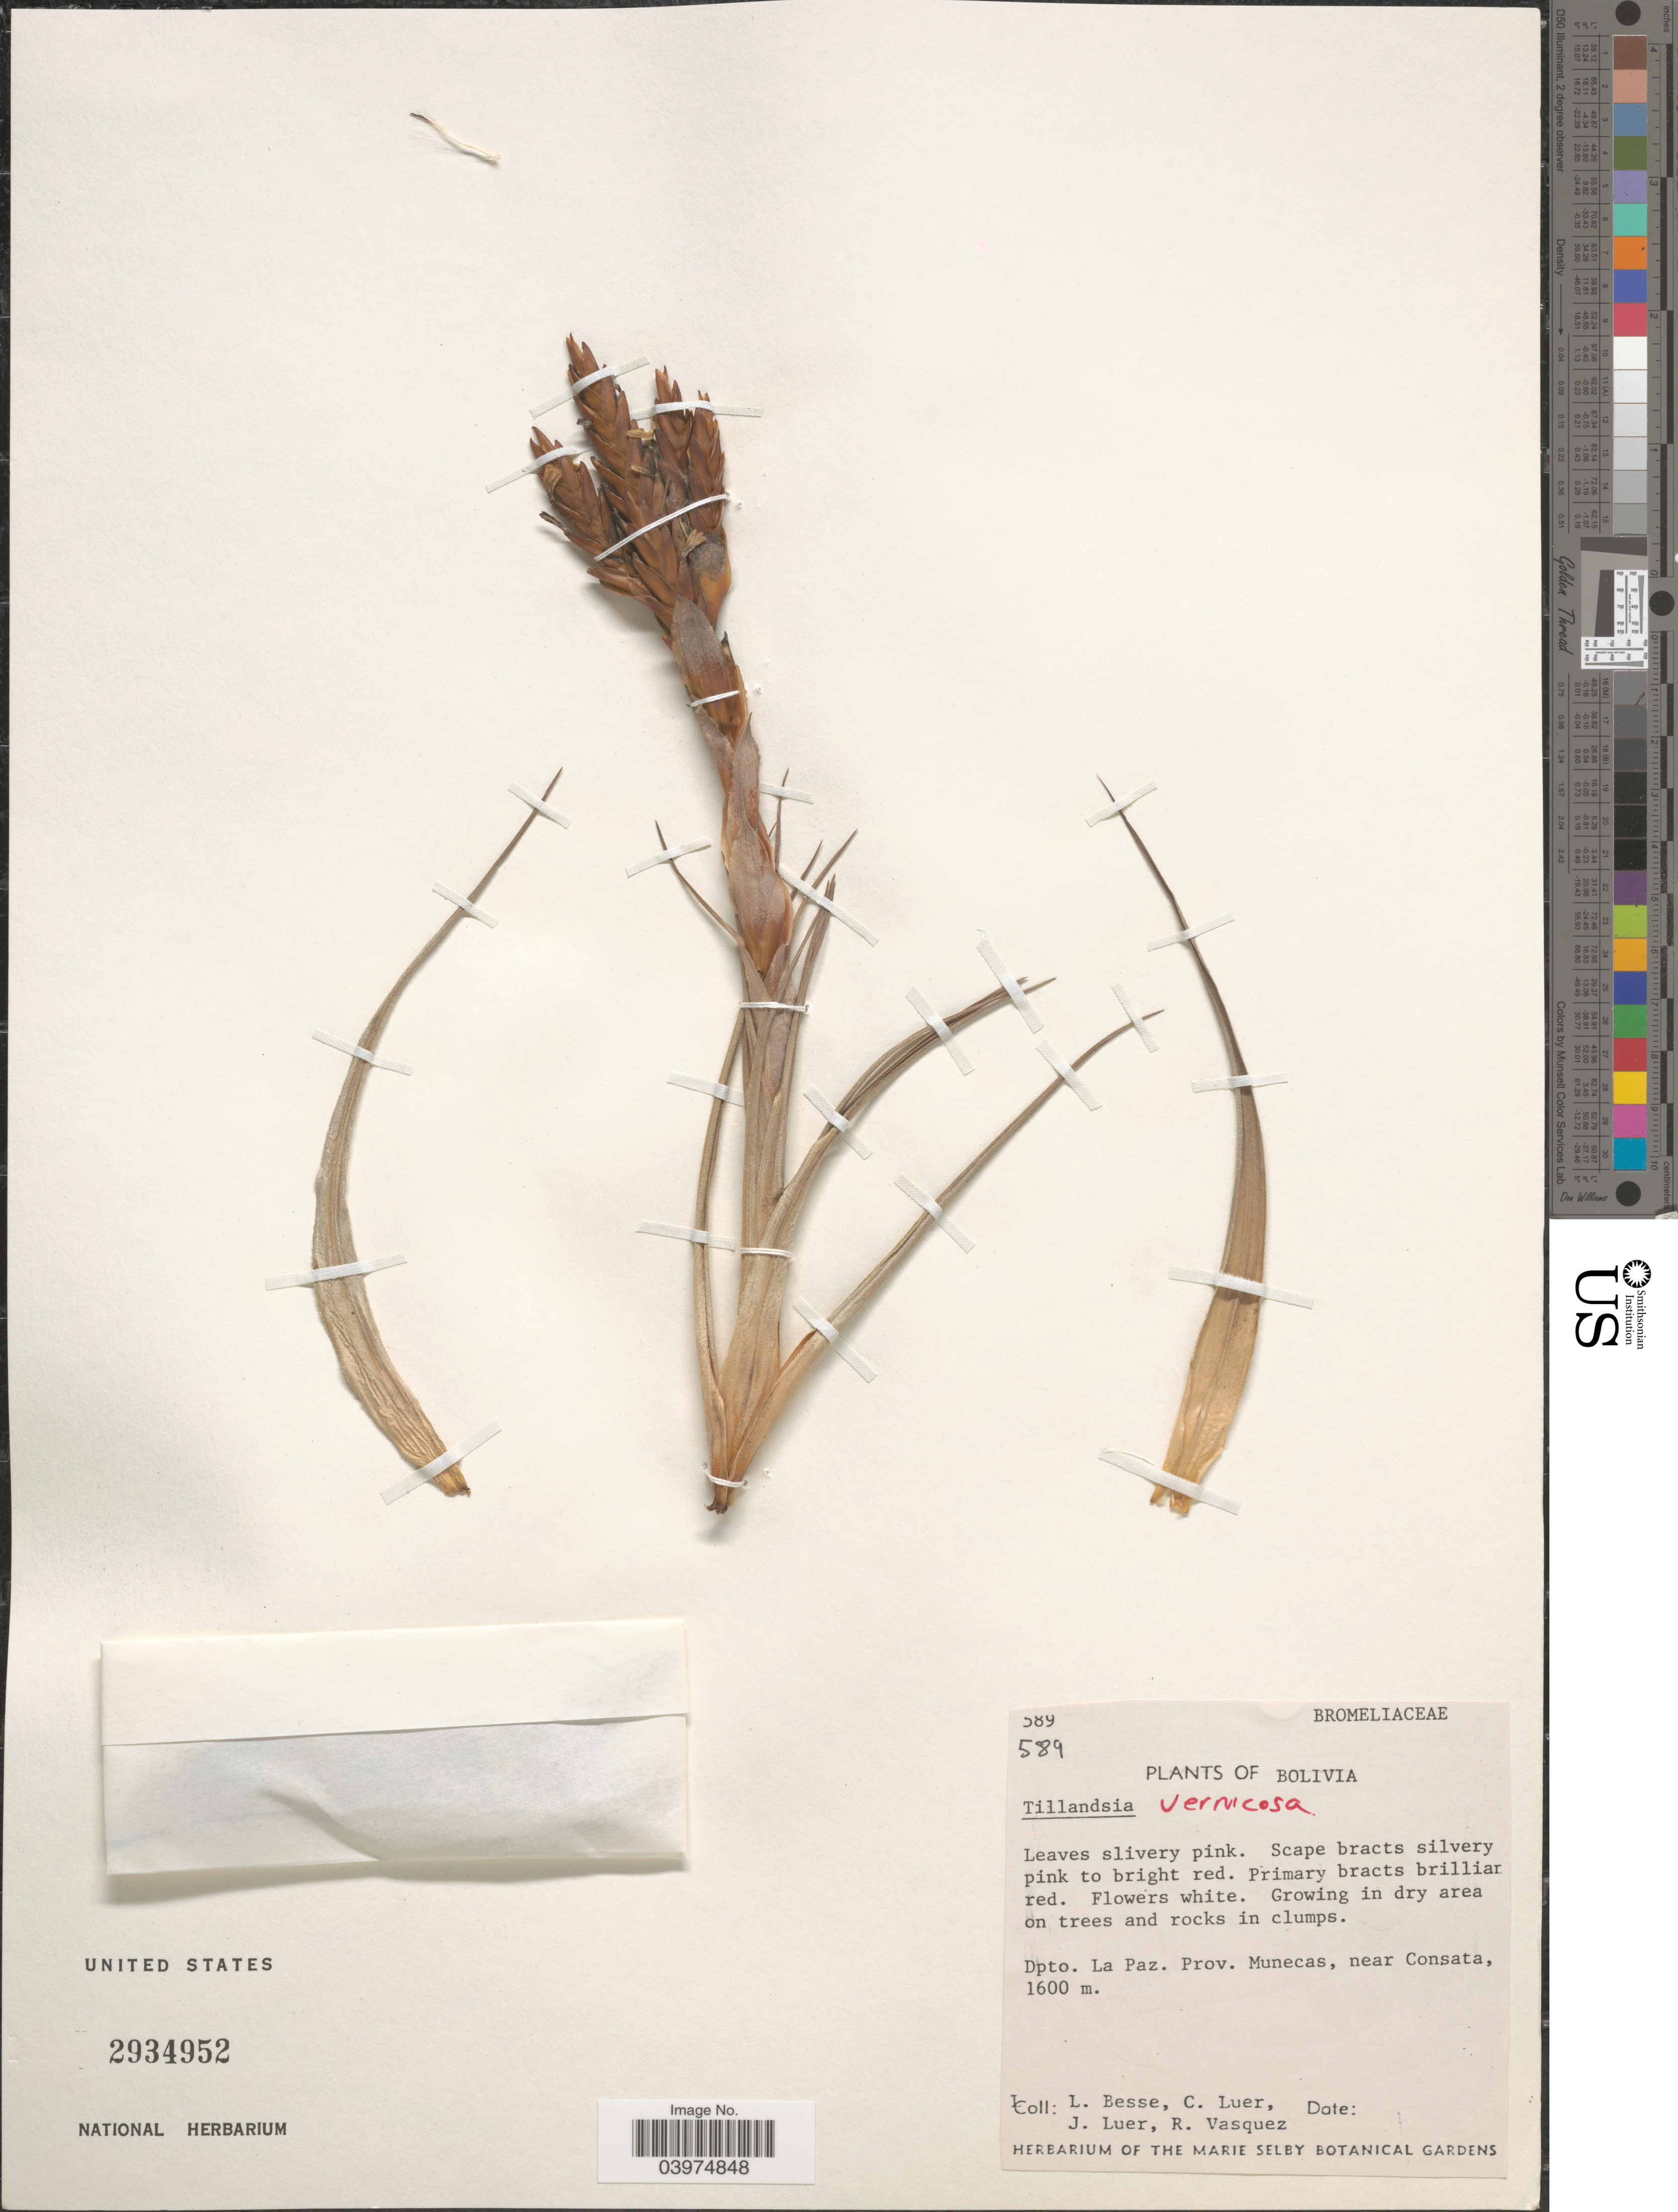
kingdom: Plantae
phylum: Tracheophyta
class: Liliopsida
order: Poales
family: Bromeliaceae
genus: Tillandsia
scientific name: Tillandsia vernicosa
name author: Baker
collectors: L. Besse, C. Luer, J. P. Luer & R. Vasquez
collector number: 589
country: Bolivia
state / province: La Paz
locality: In dry area on trees and rocks in clumps. Dpto. La Paz, Prov. Munecas, near Consata.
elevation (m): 1600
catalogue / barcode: US 2934952